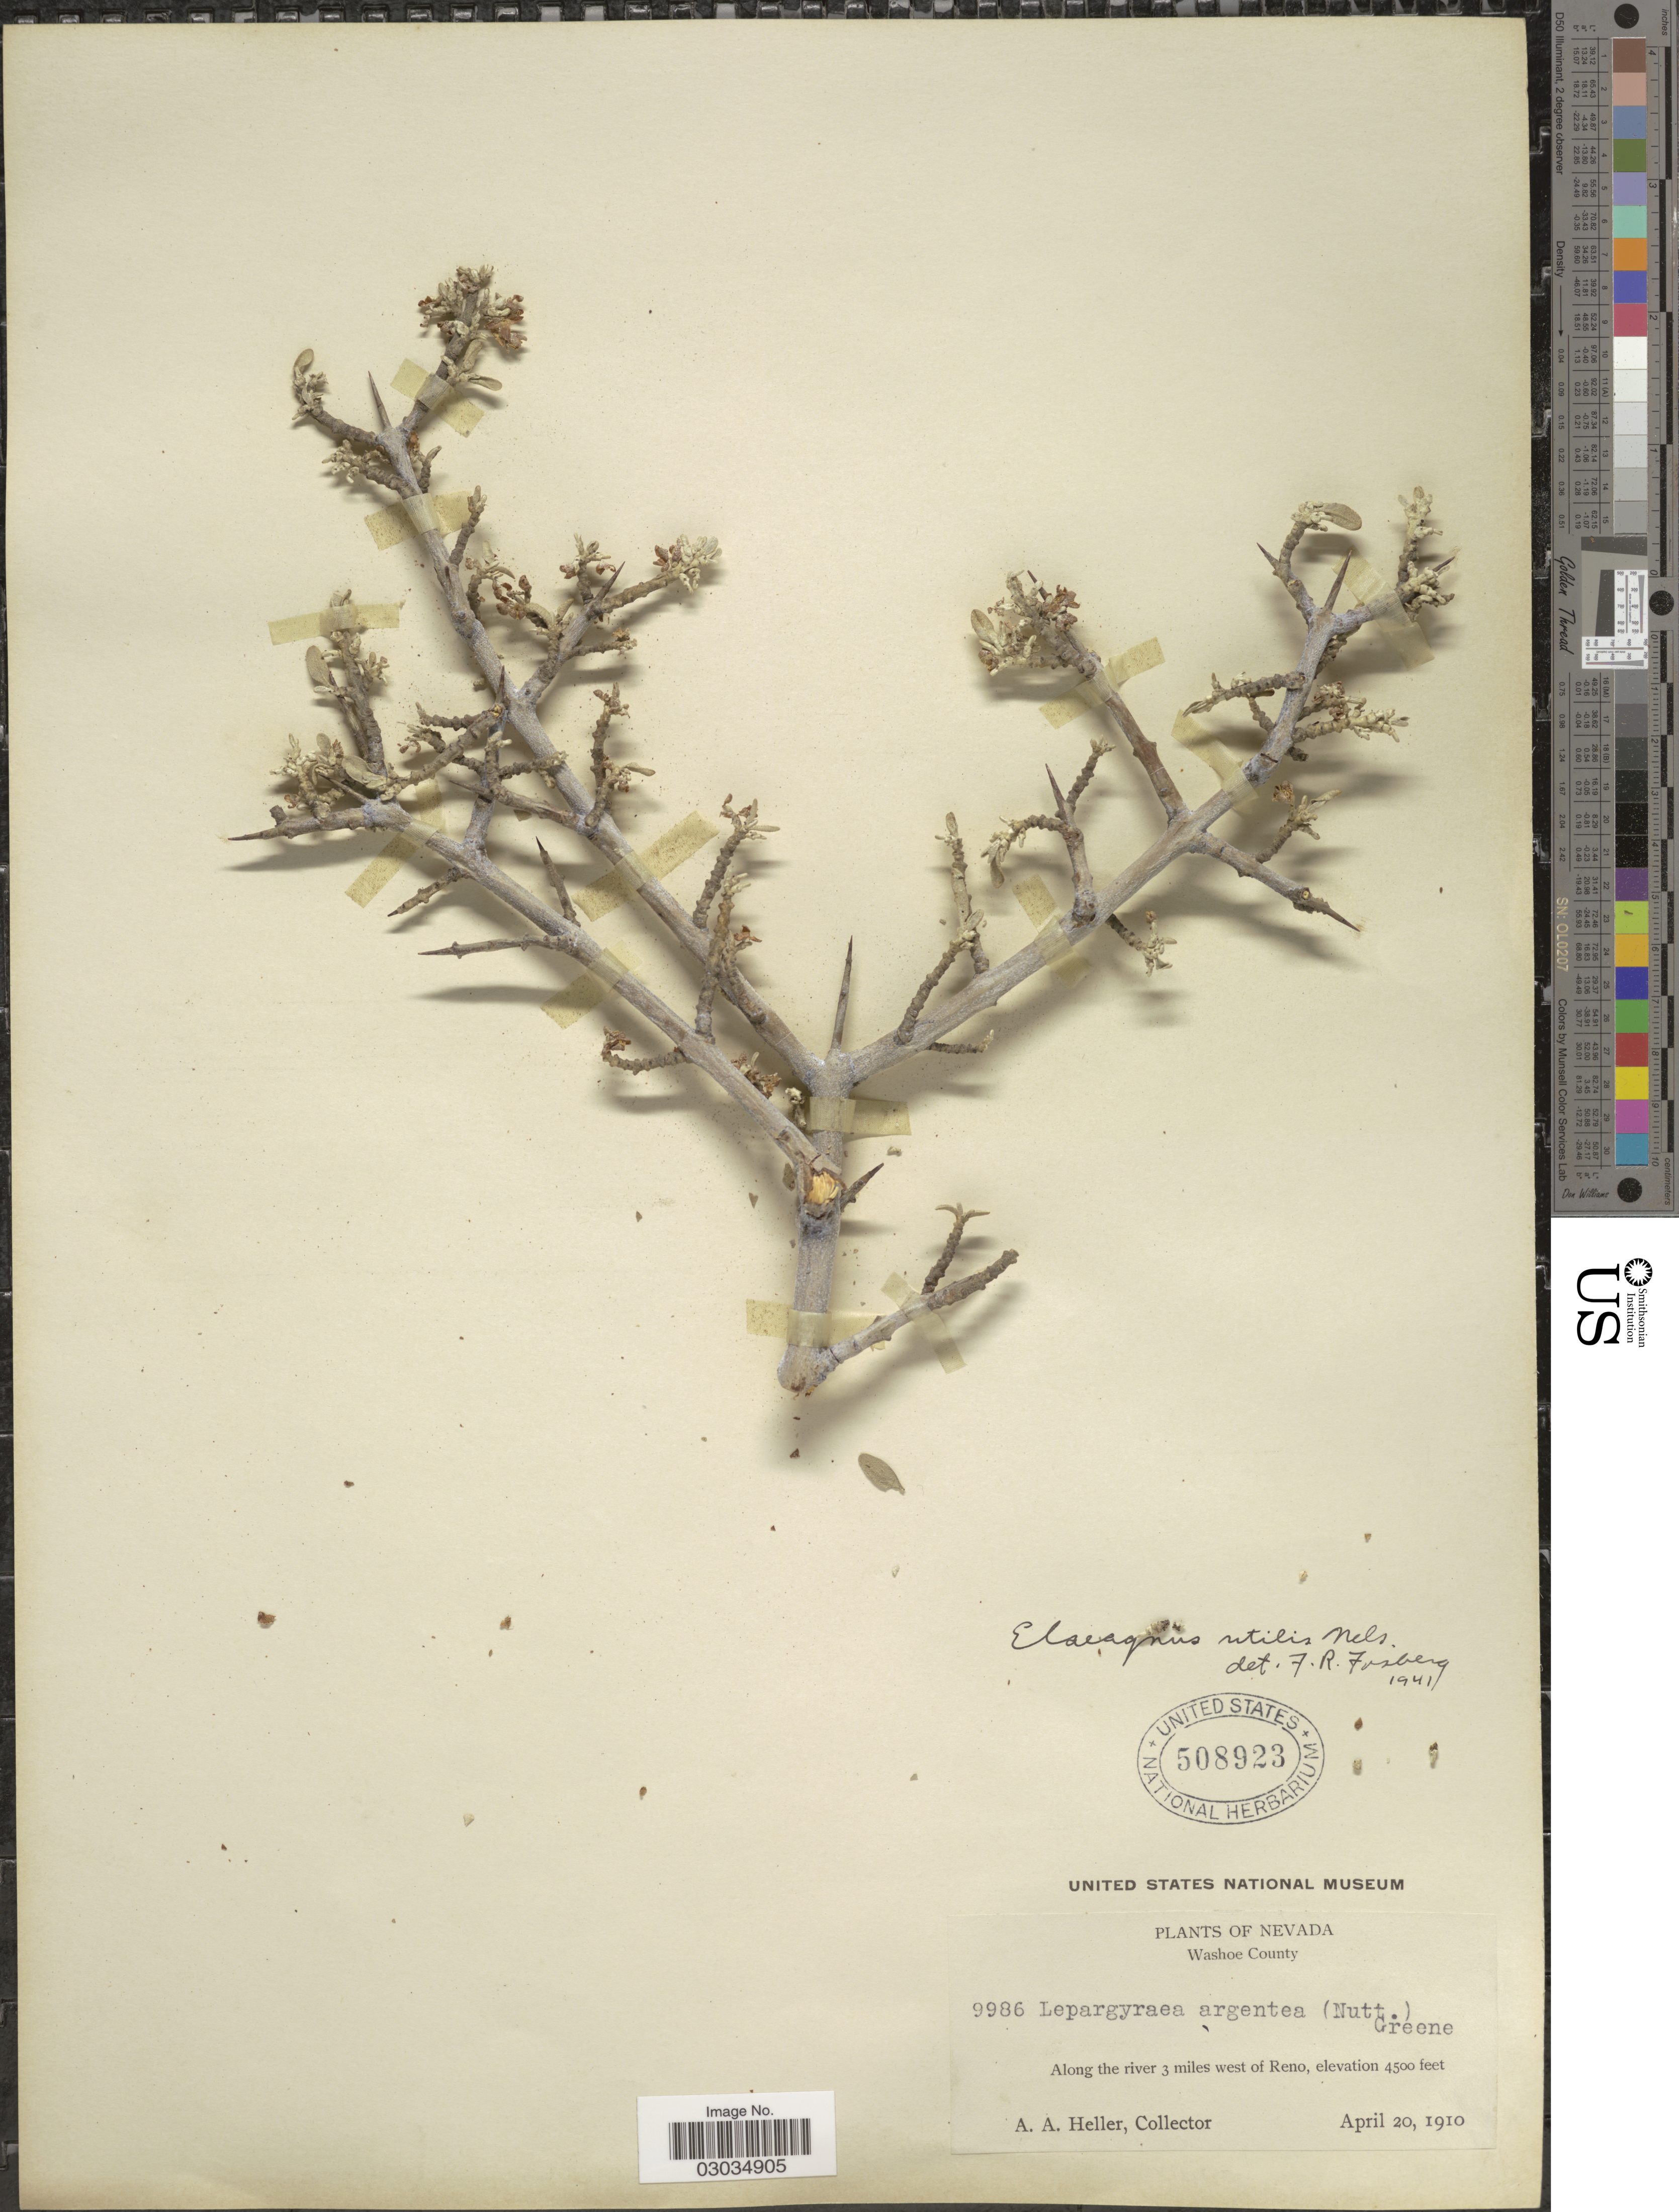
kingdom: Plantae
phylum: Tracheophyta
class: Magnoliopsida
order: Rosales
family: Elaeagnaceae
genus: Shepherdia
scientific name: Shepherdia argentea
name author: (Pursh) Nutt.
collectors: A. A. Heller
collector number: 9986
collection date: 1910-04-20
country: United States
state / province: Nevada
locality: Washoe County, Along the river 3 miles west of Reno.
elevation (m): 1372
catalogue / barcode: US 508923